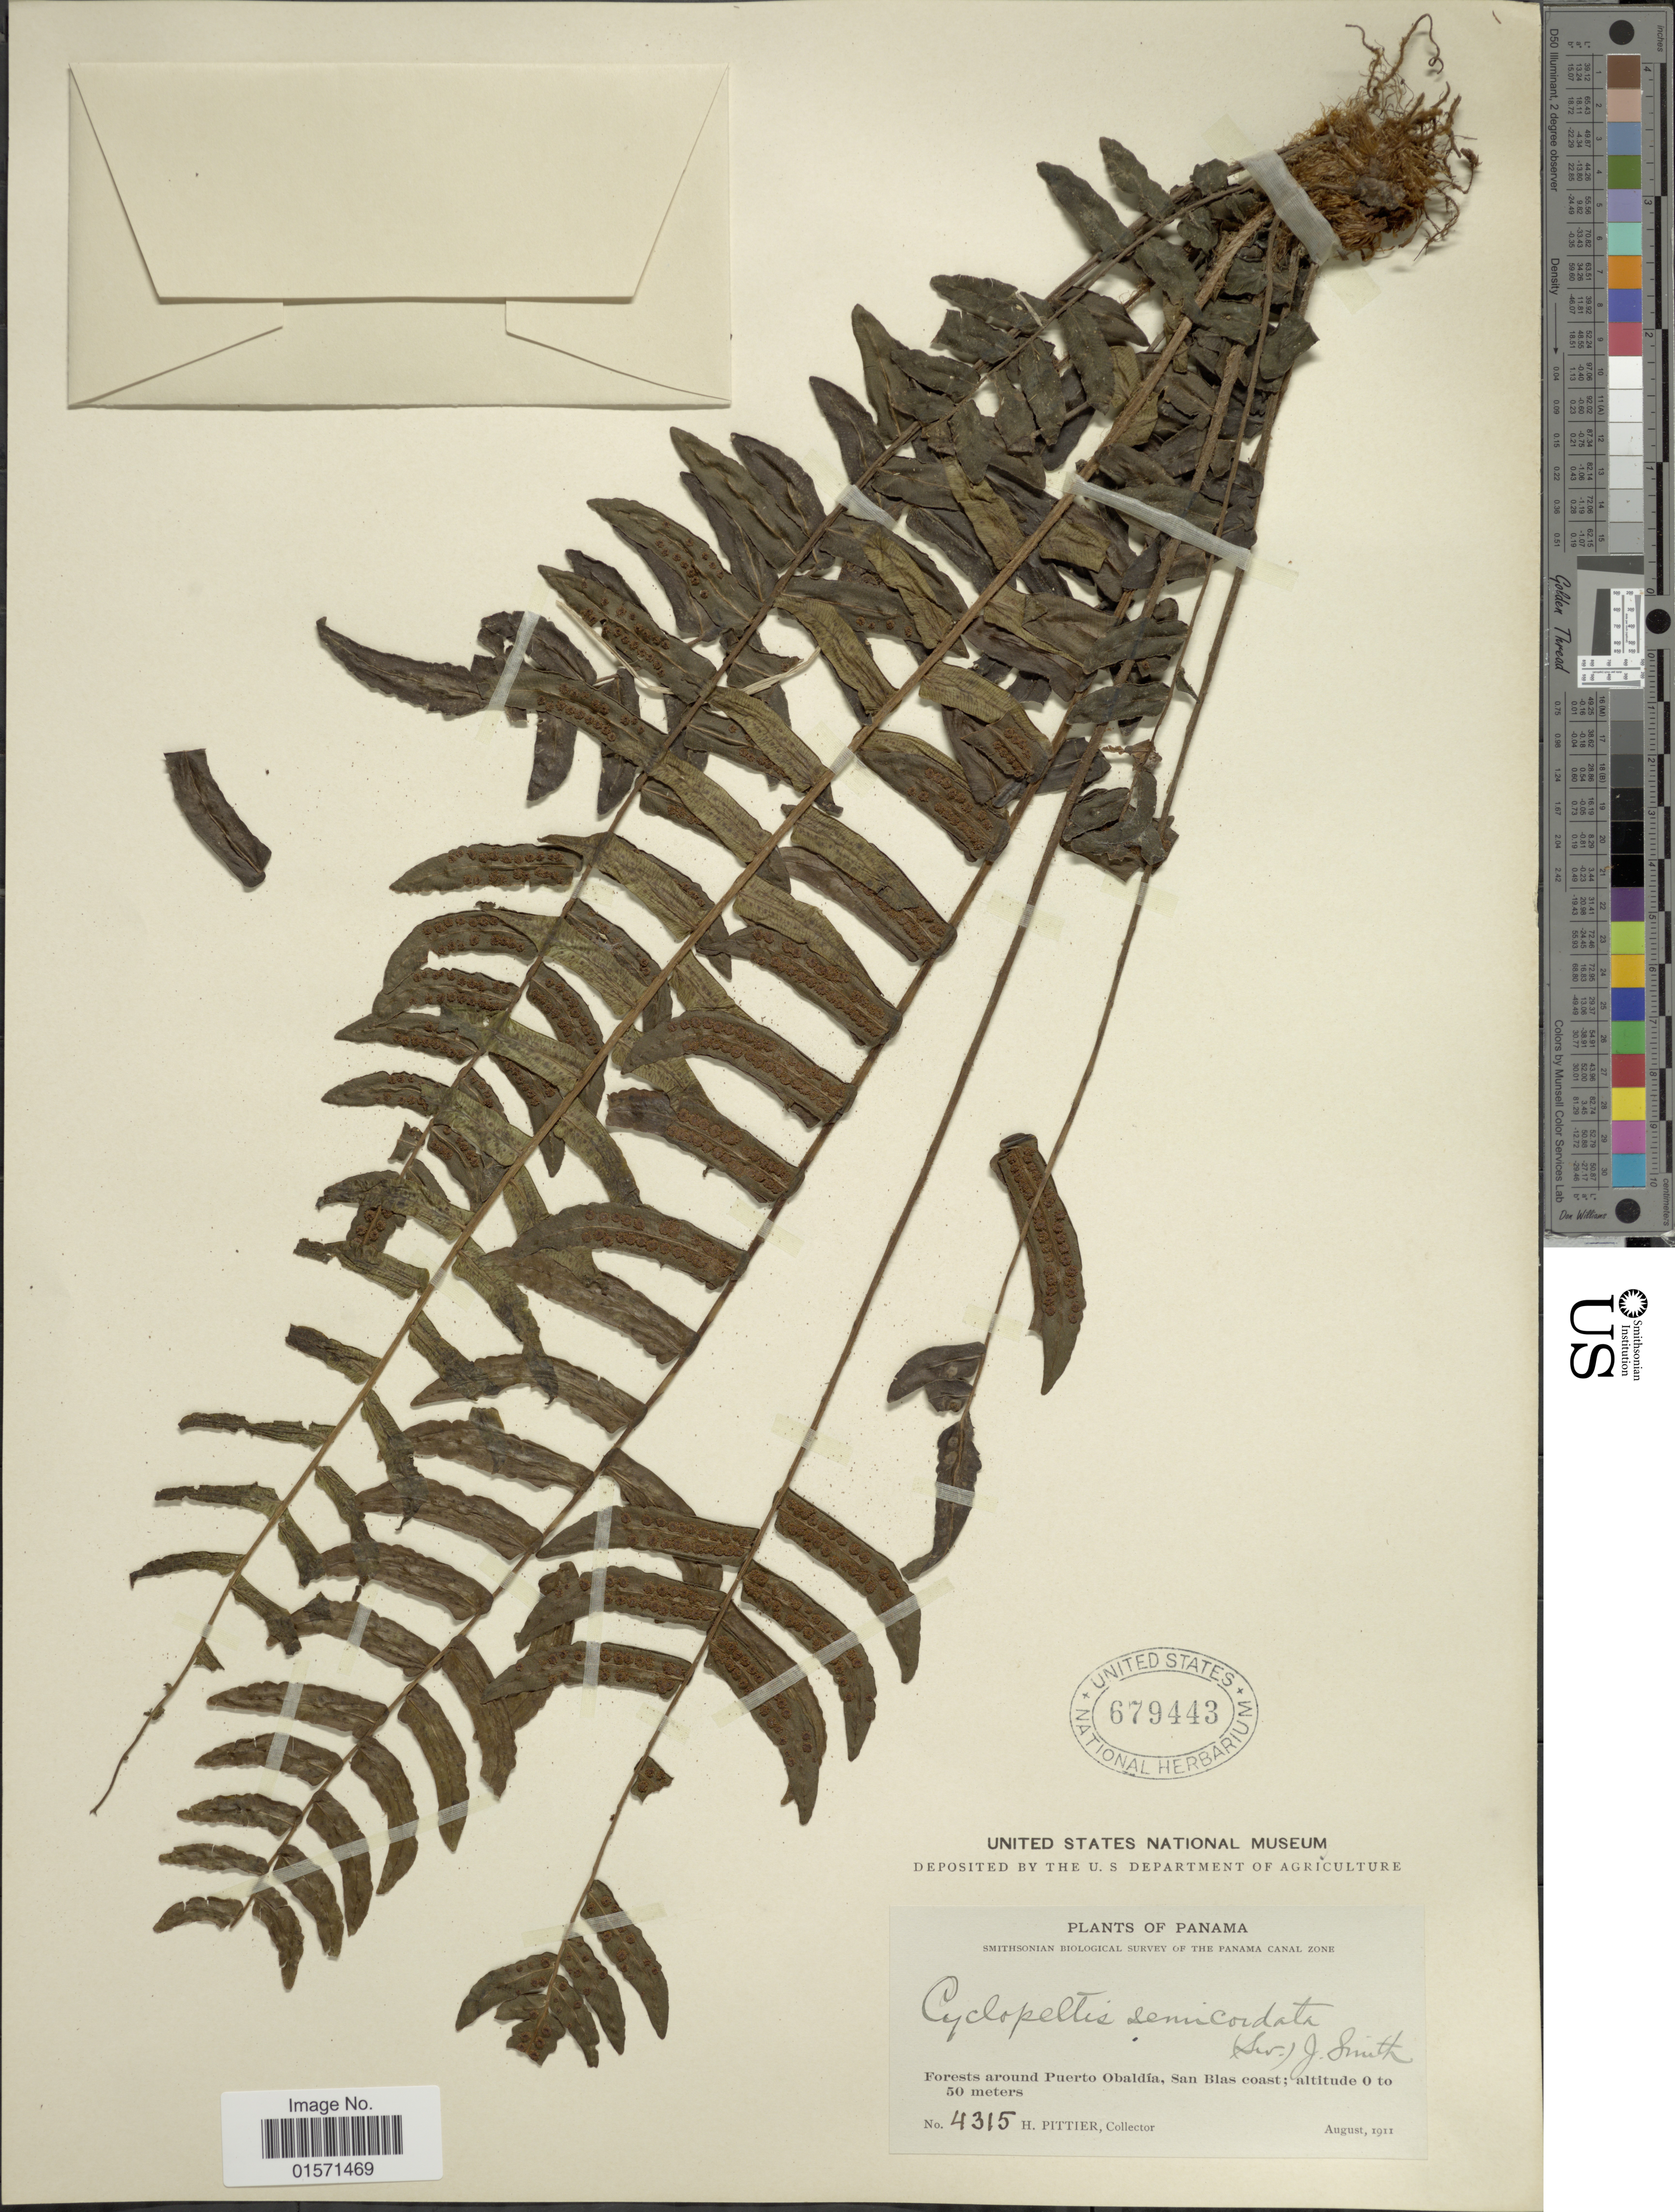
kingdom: Plantae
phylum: Tracheophyta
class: Polypodiopsida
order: Polypodiales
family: Lomariopsidaceae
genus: Cyclopeltis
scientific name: Cyclopeltis semicordata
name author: (Sw.) J. Sm.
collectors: H. F. Pittier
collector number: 4315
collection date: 1911-08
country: Panama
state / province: Kuna Yala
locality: Forests around Puerto Obaldia, San Blas coast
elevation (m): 0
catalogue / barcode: US 679443